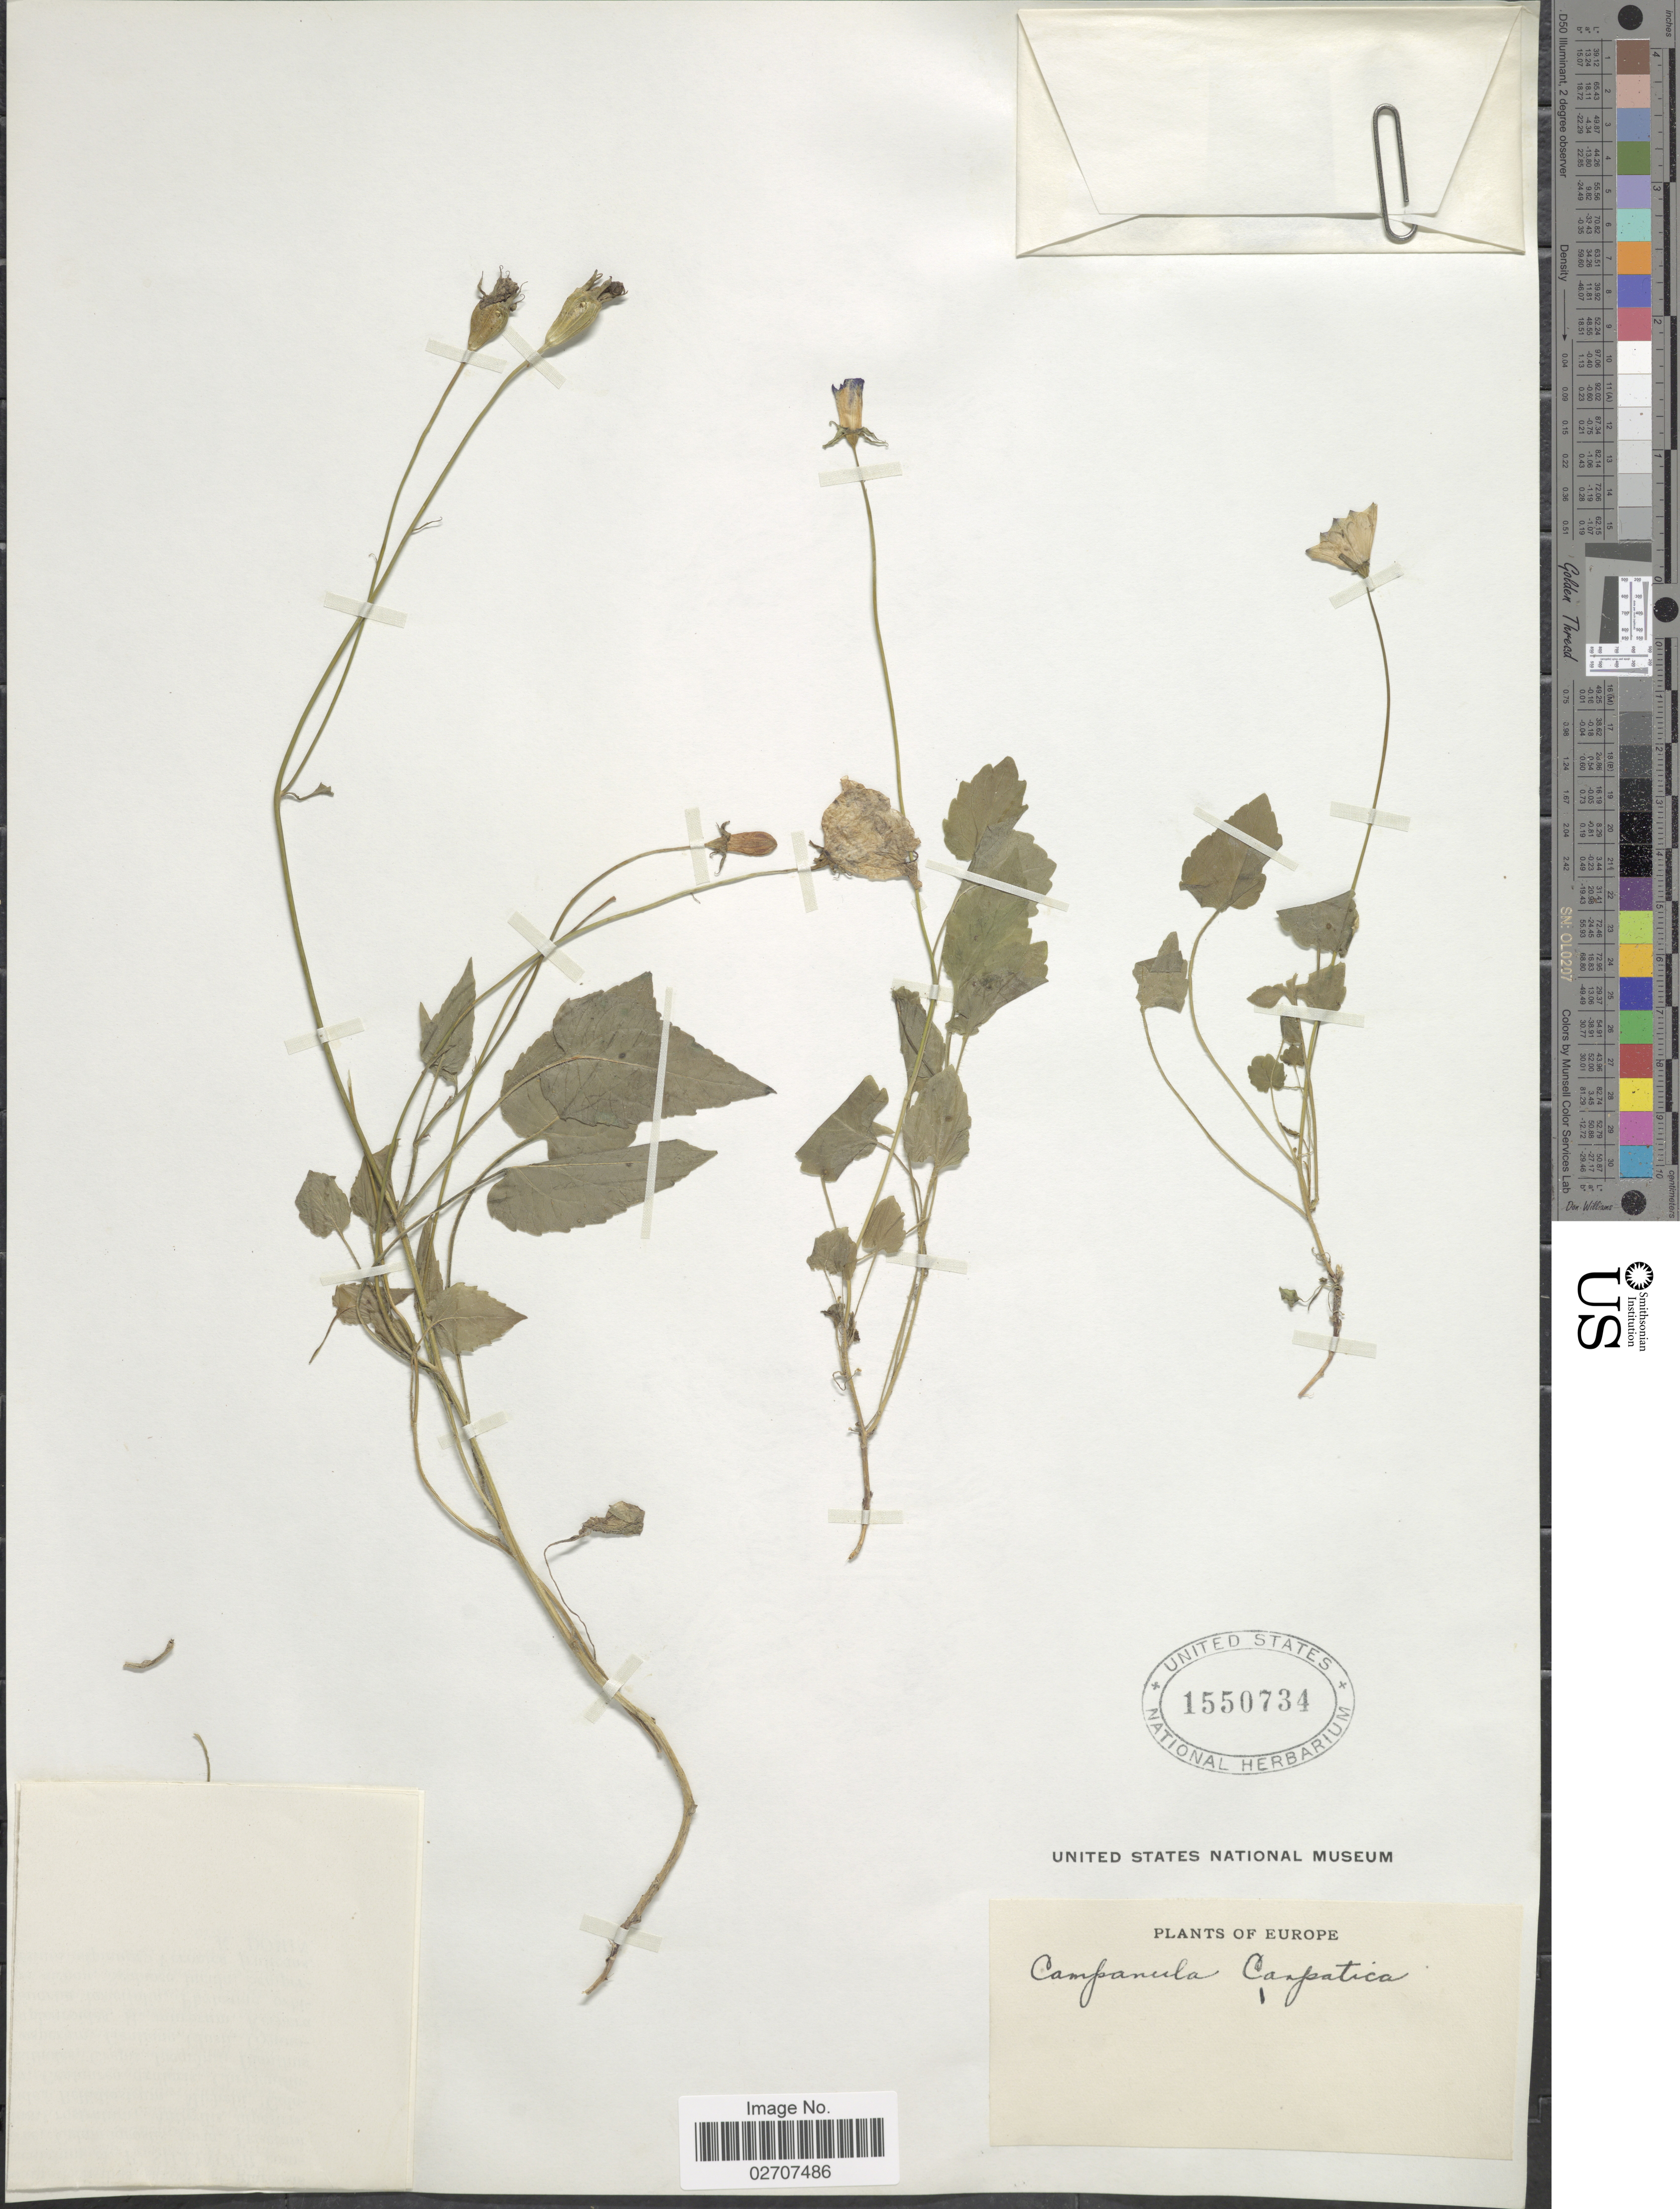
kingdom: Plantae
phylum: Tracheophyta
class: Magnoliopsida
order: Asterales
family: Campanulaceae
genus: Campanula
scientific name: Campanula carpatica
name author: Jacq.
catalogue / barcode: US 1550734